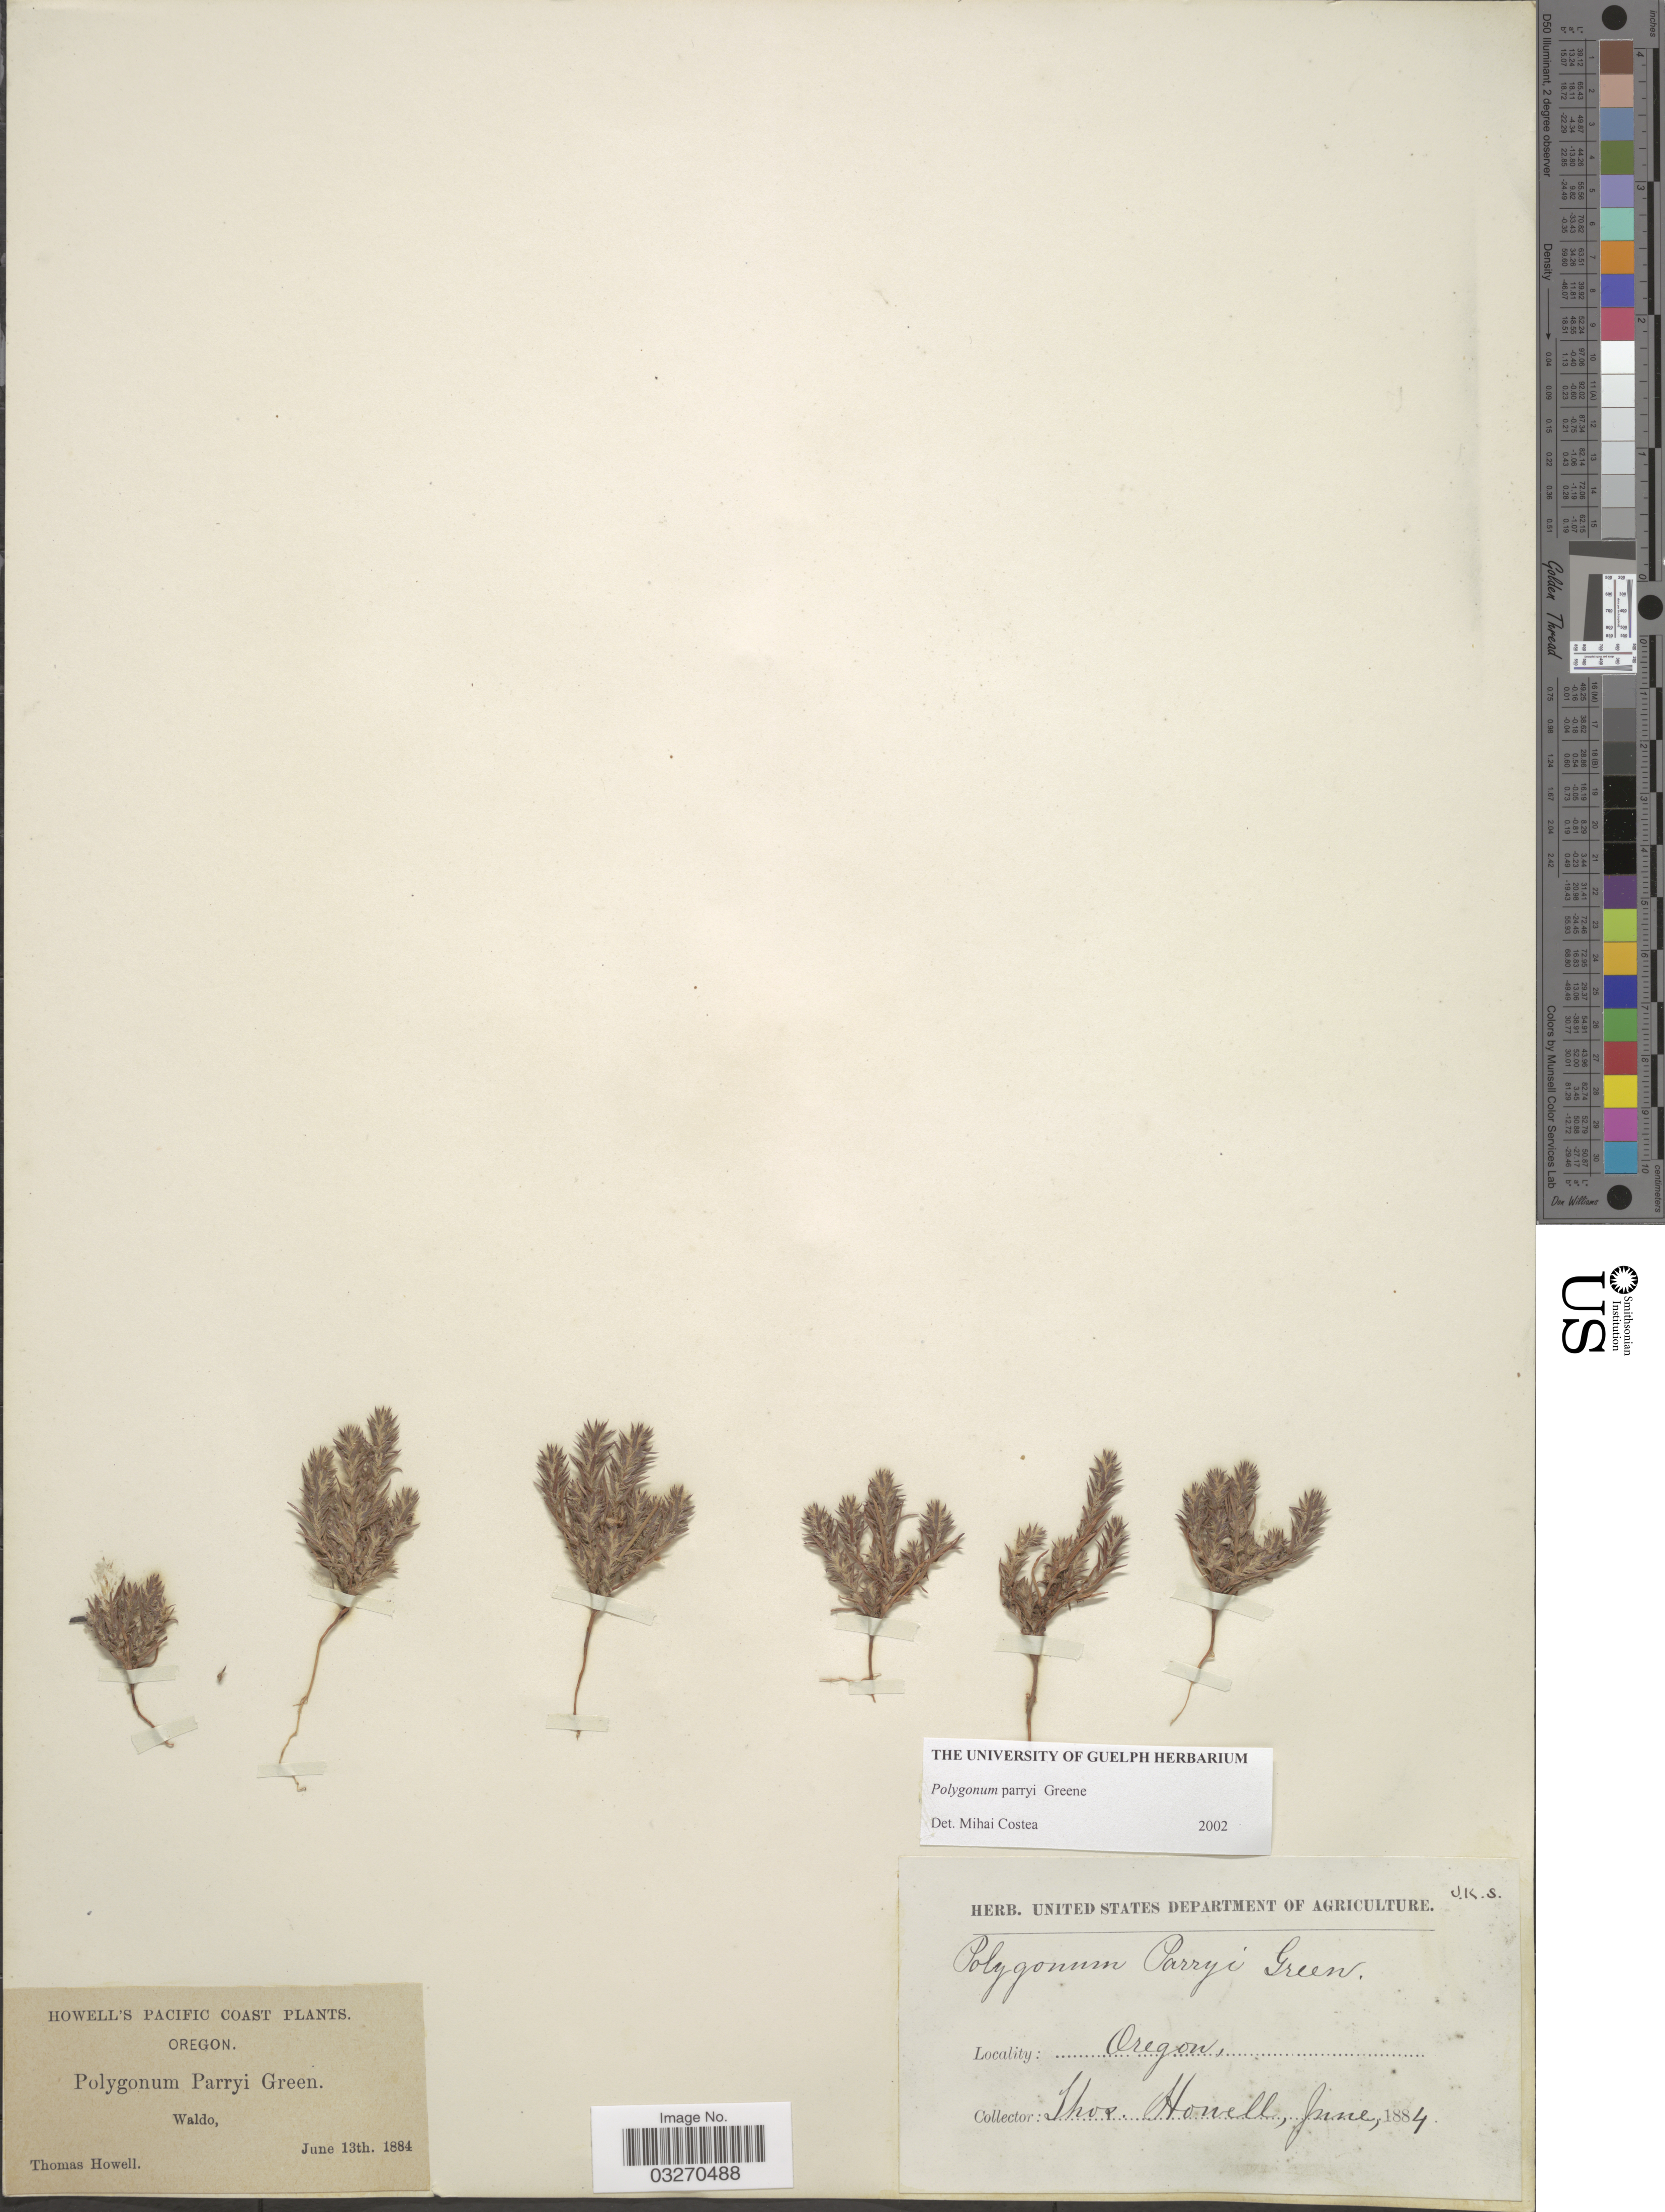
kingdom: Plantae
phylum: Tracheophyta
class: Magnoliopsida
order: Caryophyllales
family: Polygonaceae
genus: Polygonum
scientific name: Polygonum parryi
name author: Greene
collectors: T. Howell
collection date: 1884-06-13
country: United States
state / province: Oregon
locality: Pacific Coast, Waldo.